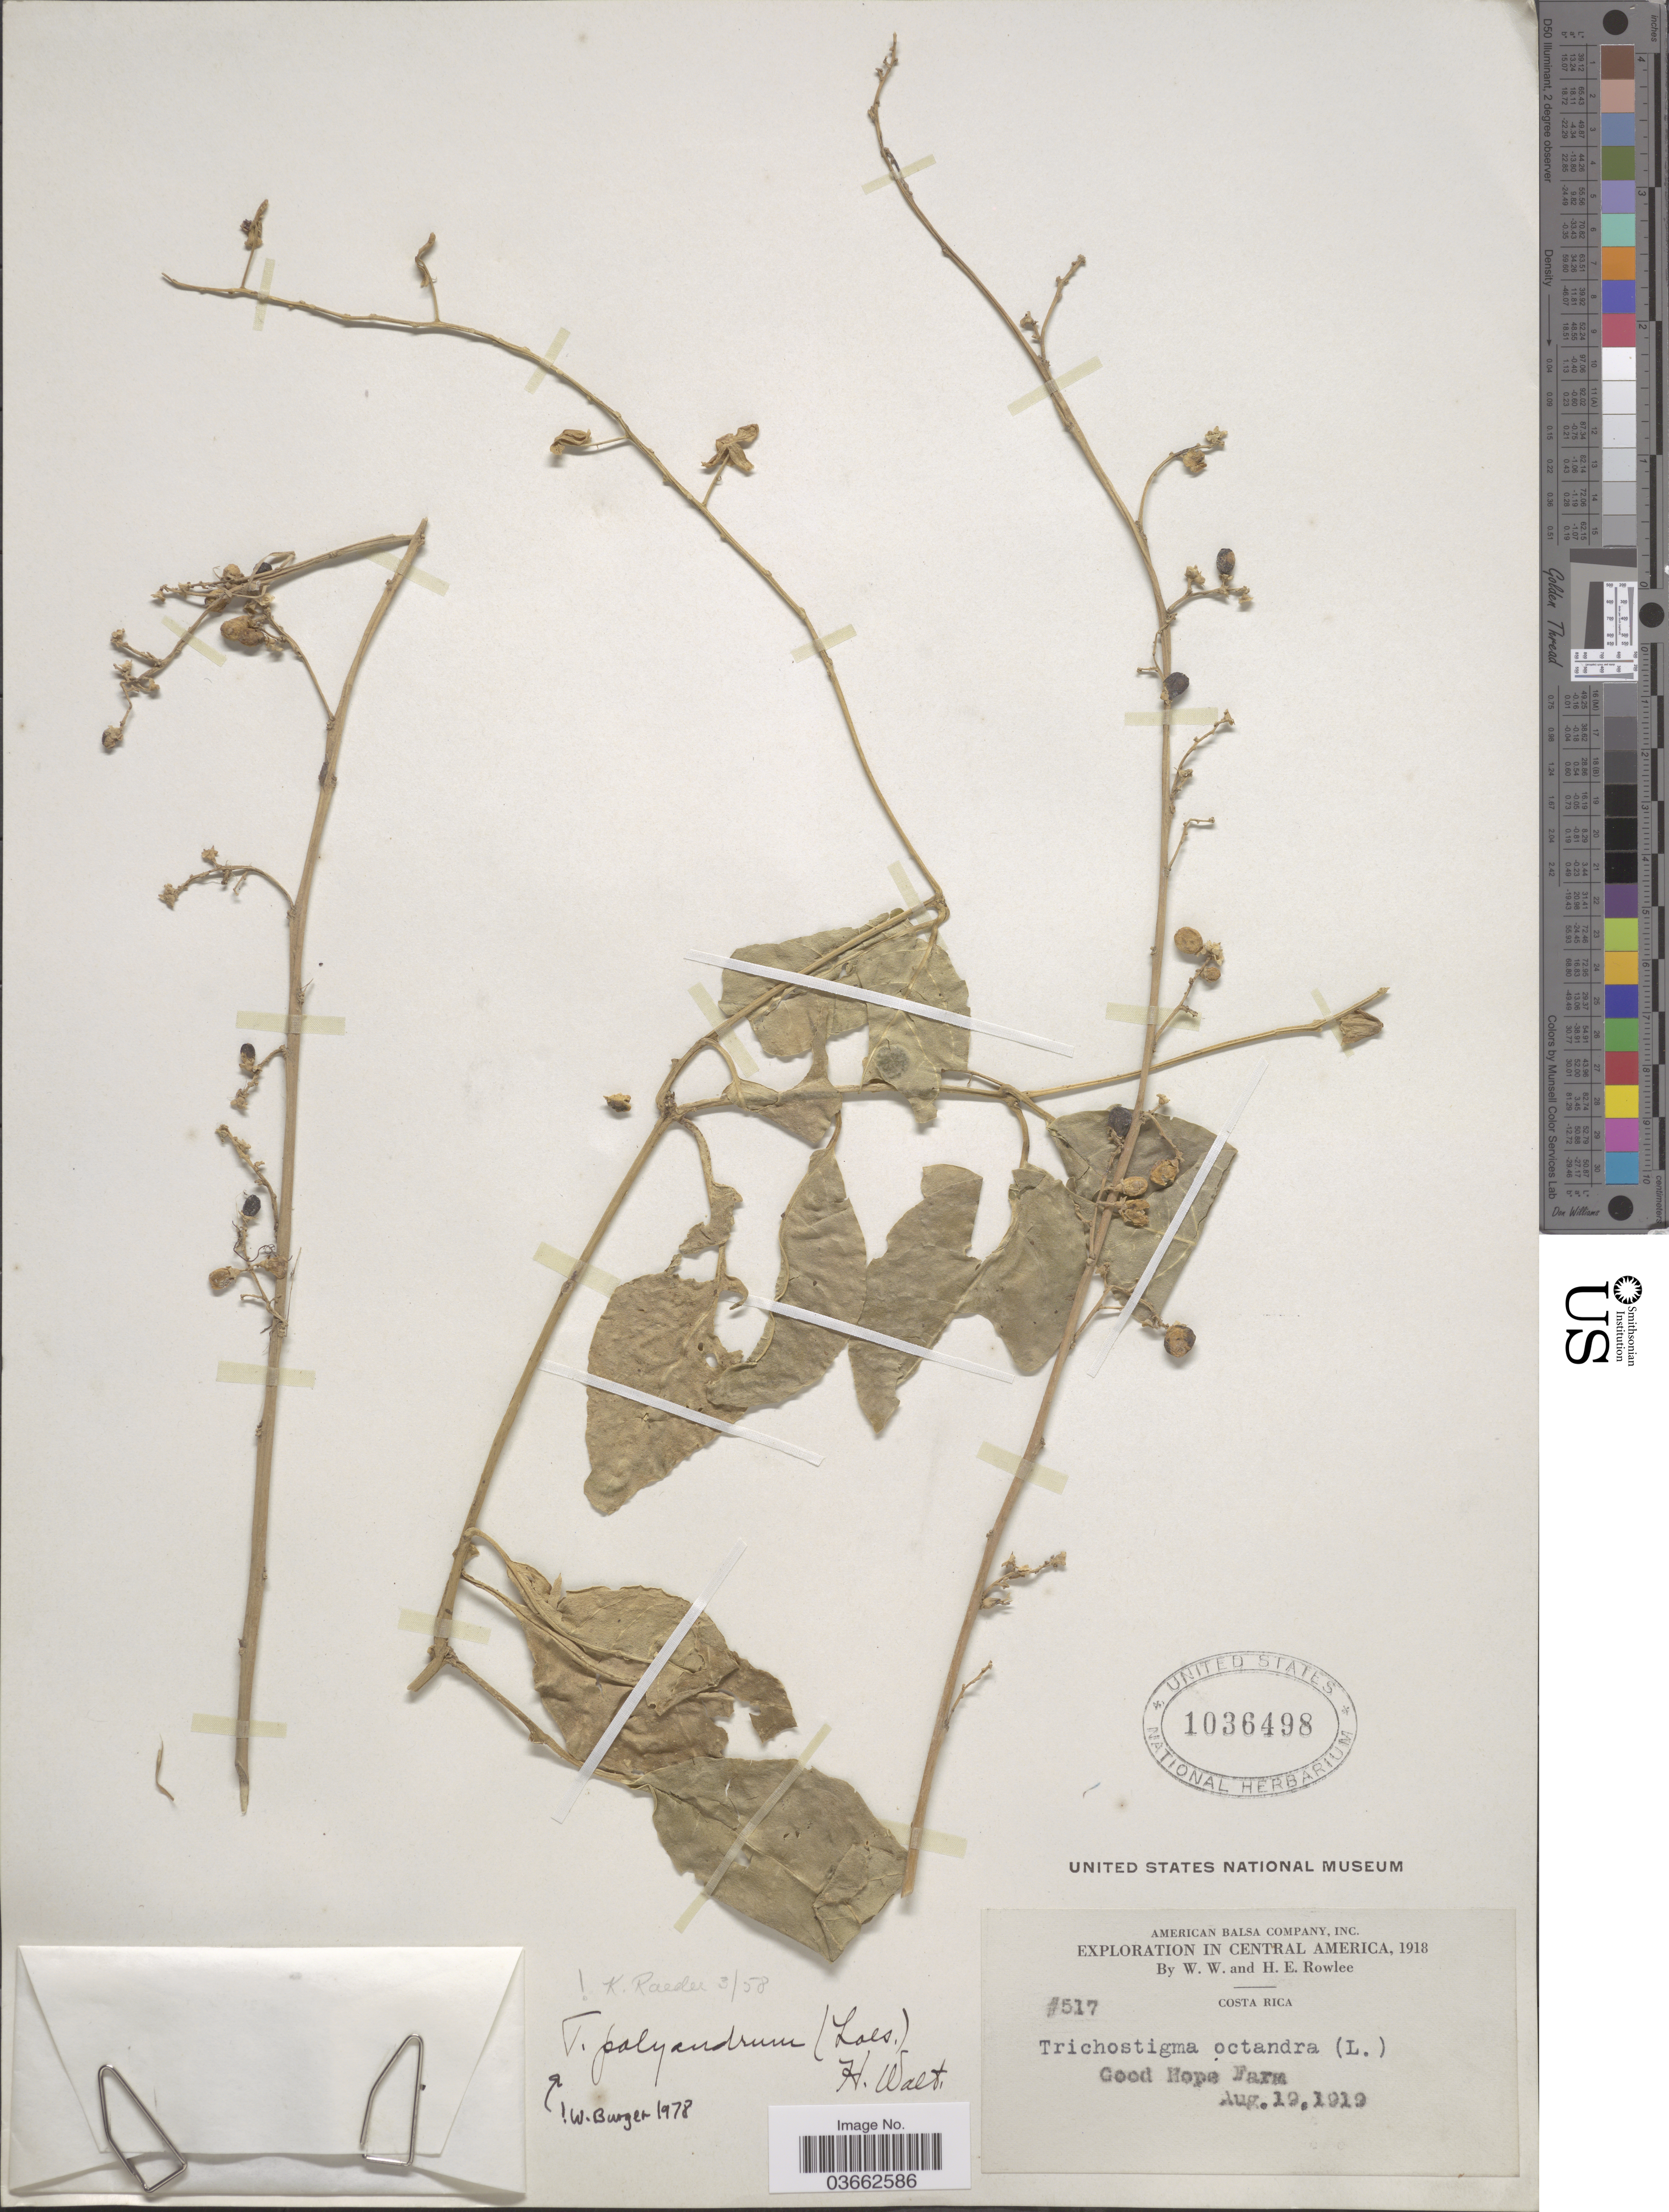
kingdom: Plantae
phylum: Tracheophyta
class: Magnoliopsida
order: Caryophyllales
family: Phytolaccaceae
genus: Trichostigma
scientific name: Trichostigma octandrum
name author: (L.) H. Walter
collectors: W. W. Rowlee & H. E. Rowlee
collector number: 517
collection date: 1919-08-19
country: Costa Rica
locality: Good Hope Farm.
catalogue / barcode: US 1036498